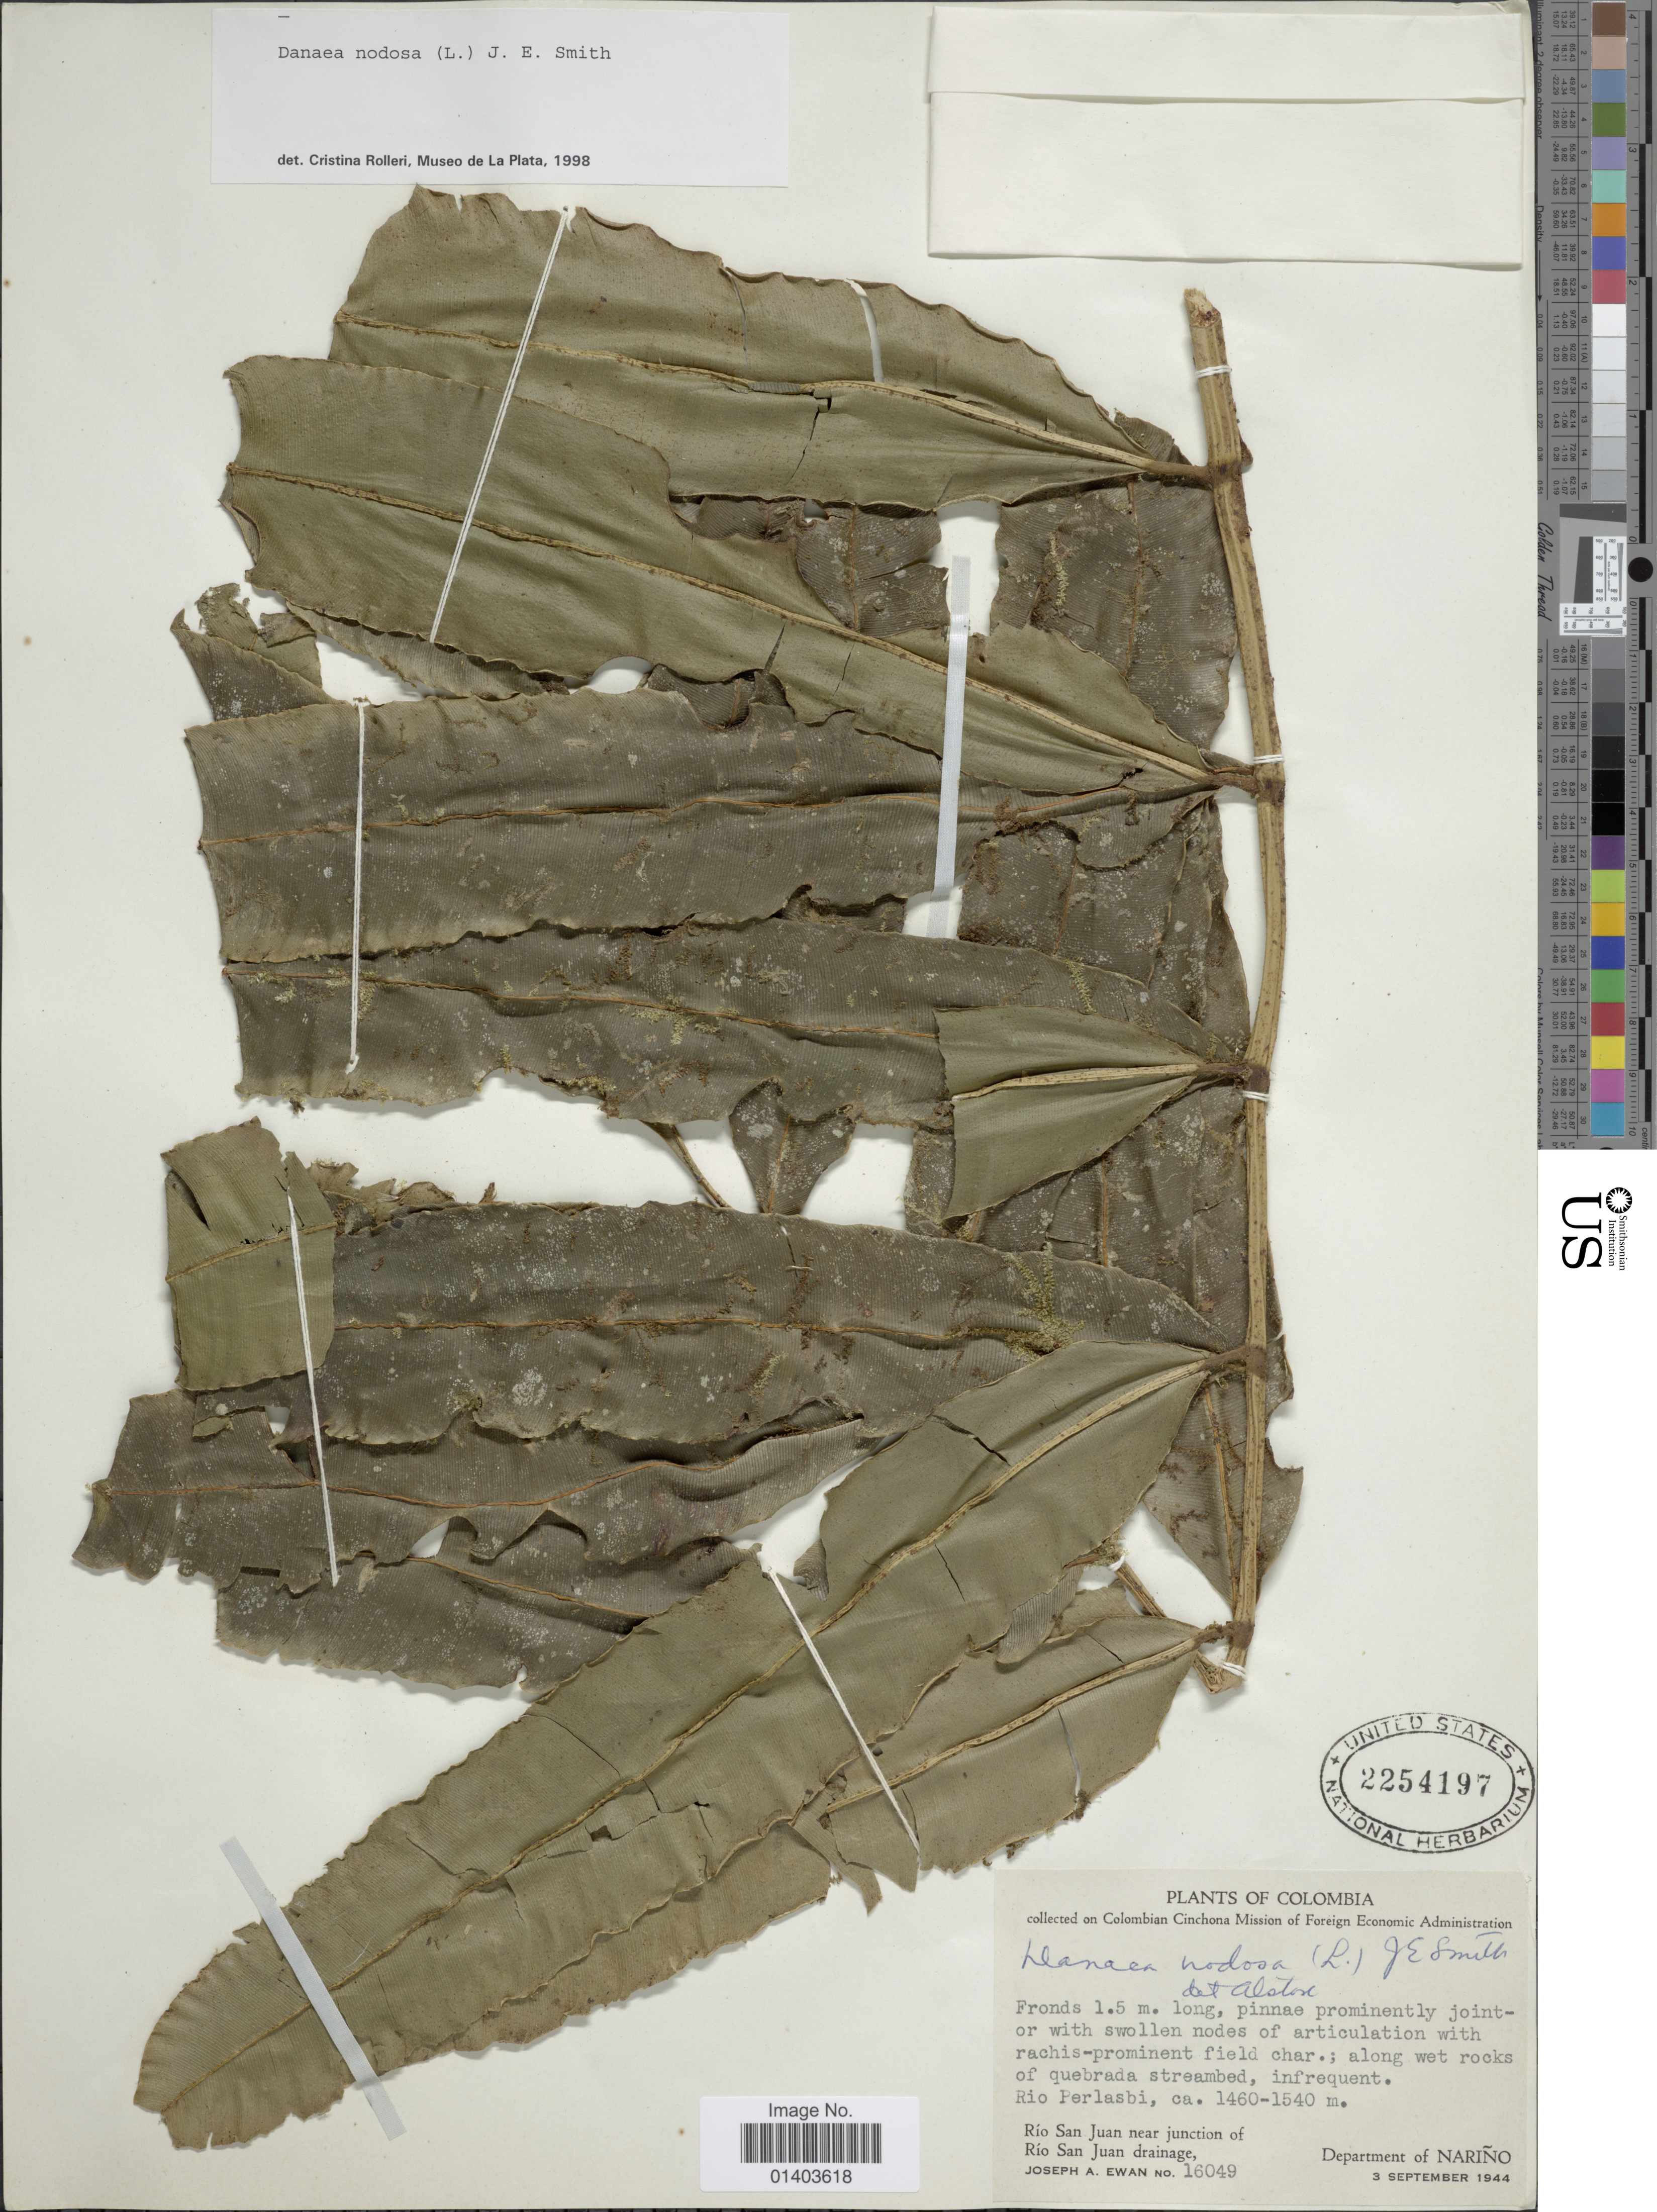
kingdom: Plantae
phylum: Tracheophyta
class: Polypodiopsida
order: Marattiales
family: Marattiaceae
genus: Danaea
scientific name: Danaea nodosa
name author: (L.) Sm.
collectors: J. A. Ewan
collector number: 16049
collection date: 1944-09-03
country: Colombia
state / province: Nariño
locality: Along wet rocks of quebrada streambed, infrequent. Rio Perlasbi, Río San Juan near junction of Rîo San Juan drainage, Department of Nariño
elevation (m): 1460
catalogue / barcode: US 2254197